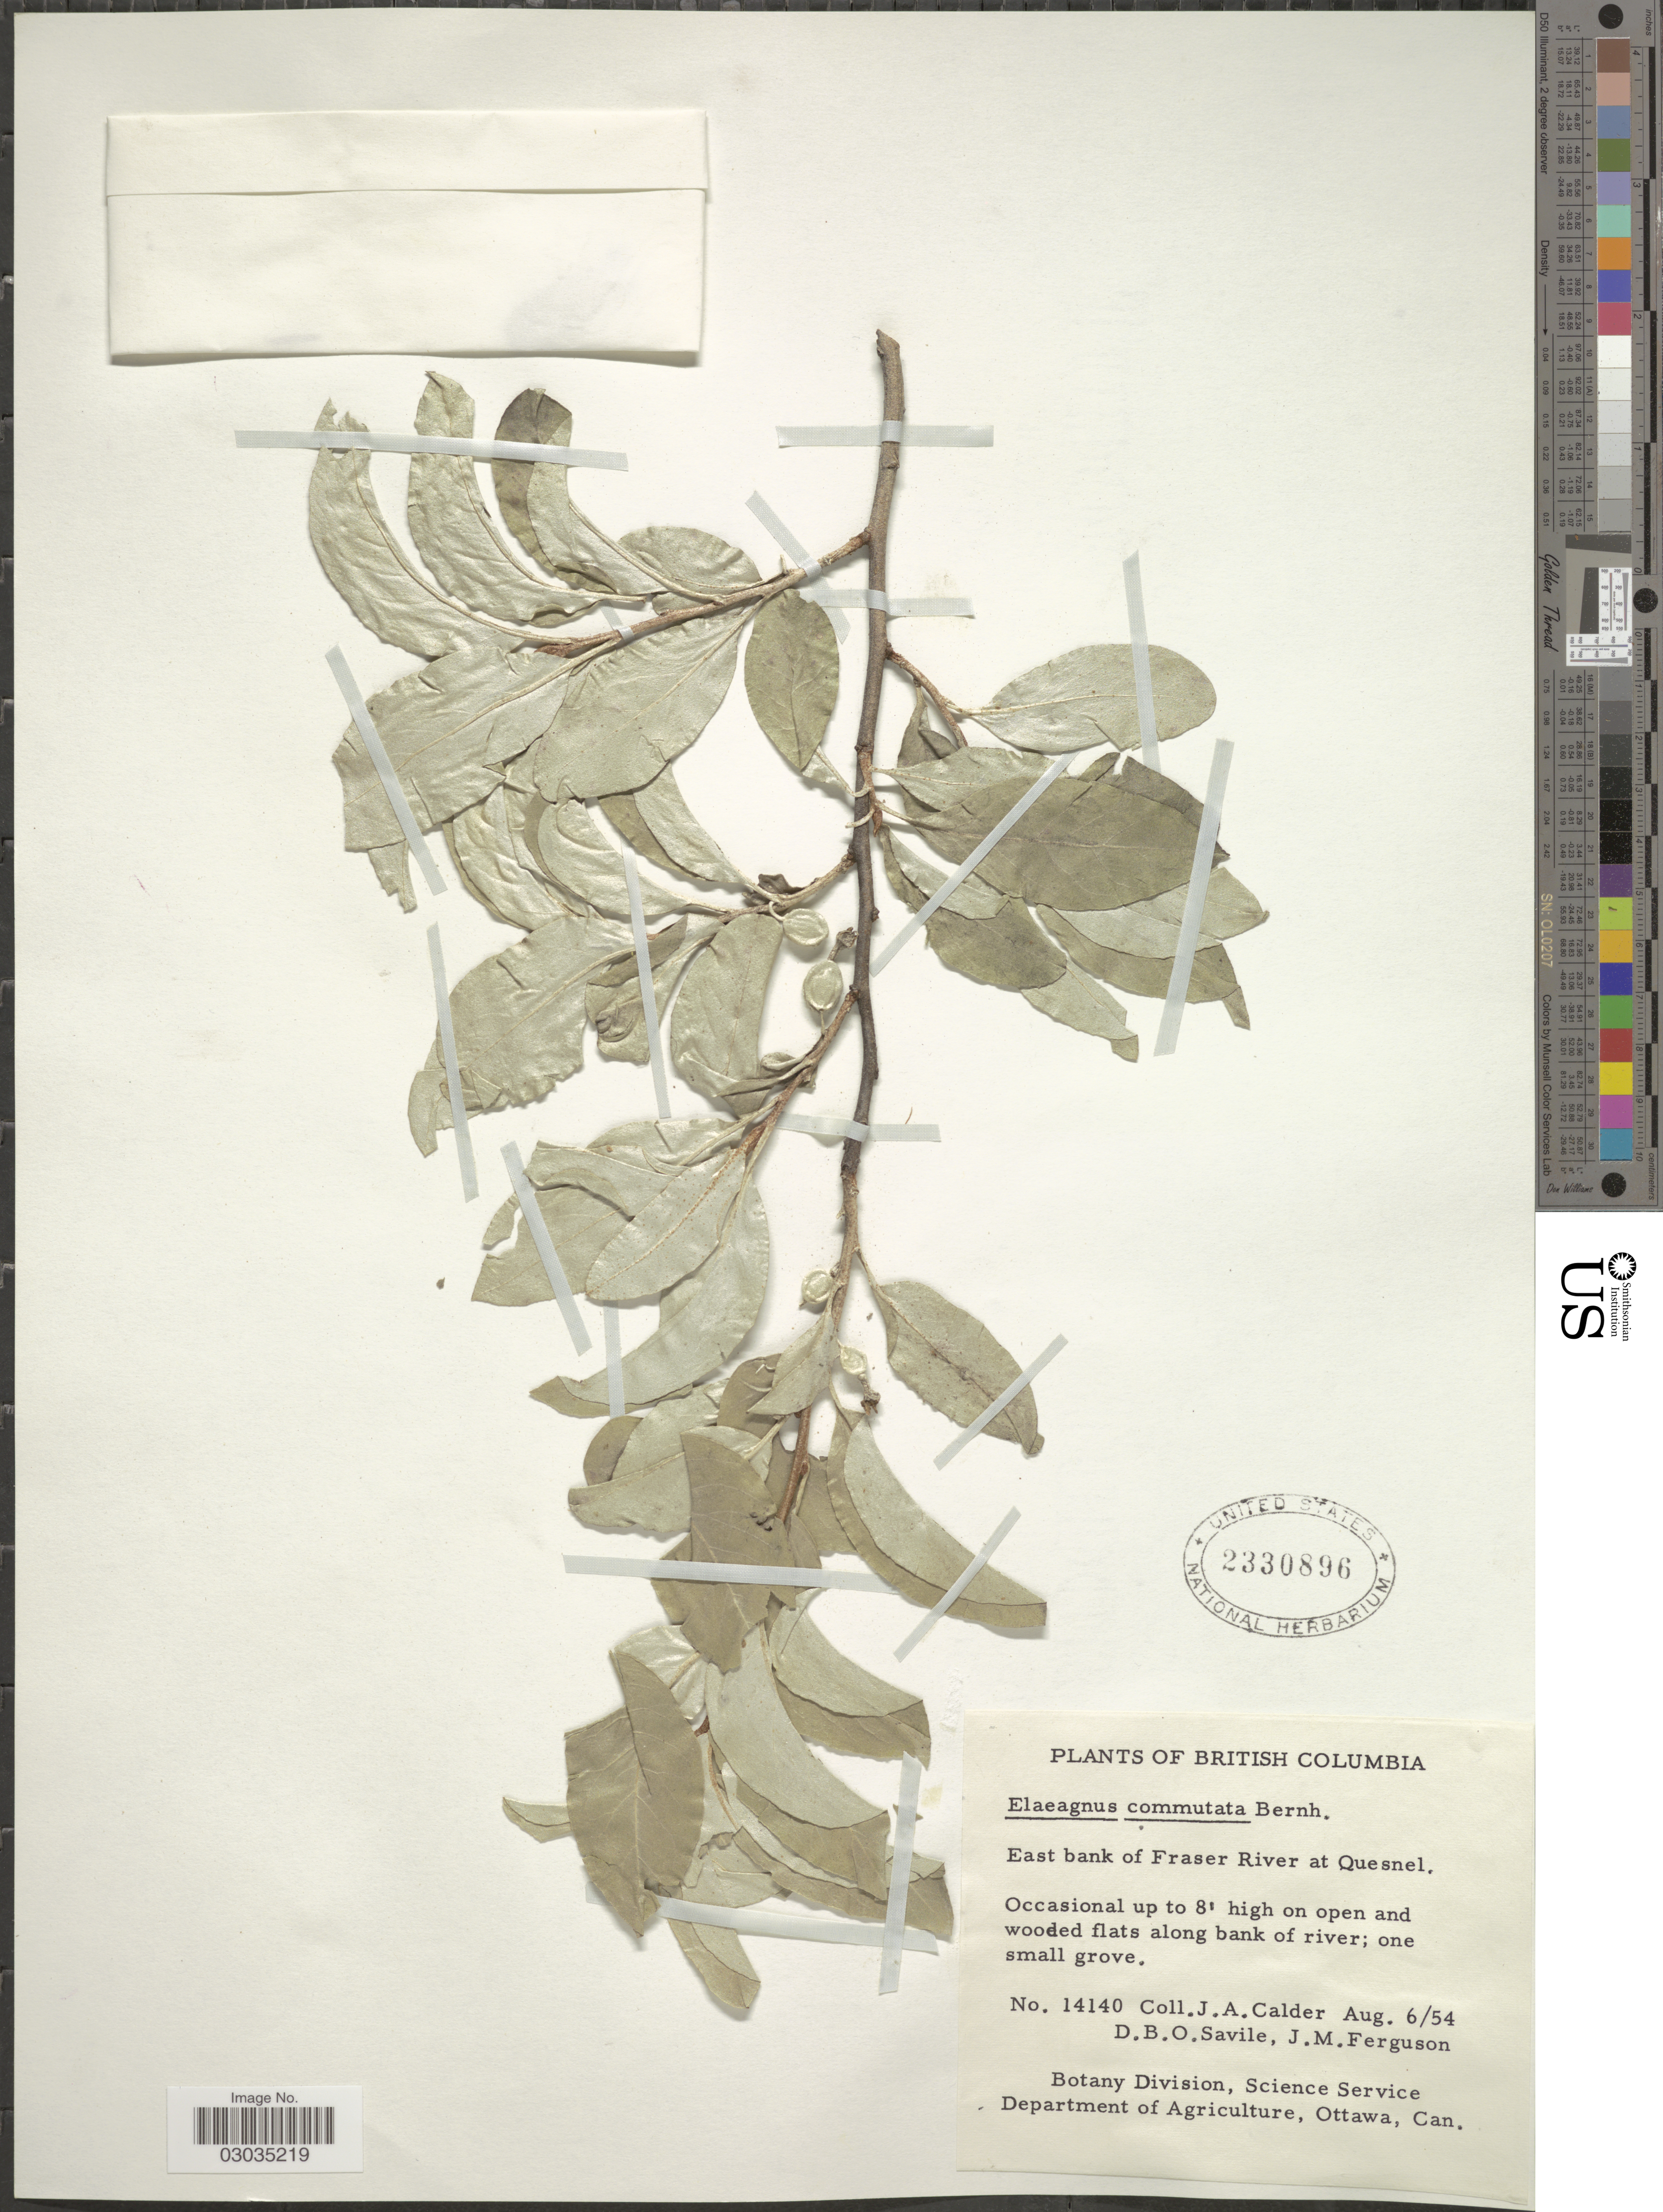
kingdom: Plantae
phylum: Tracheophyta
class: Magnoliopsida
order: Rosales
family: Elaeagnaceae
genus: Elaeagnus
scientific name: Elaeagnus commutata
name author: Bernh. ex Rydb.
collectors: J. A. Calder, D. Savile & J. M. Ferguson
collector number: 14140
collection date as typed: Transcribed d/m/y: 6/8/54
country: Canada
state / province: British Columbia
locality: East bank of Fraser's River at Quesnel.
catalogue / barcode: US 2330896